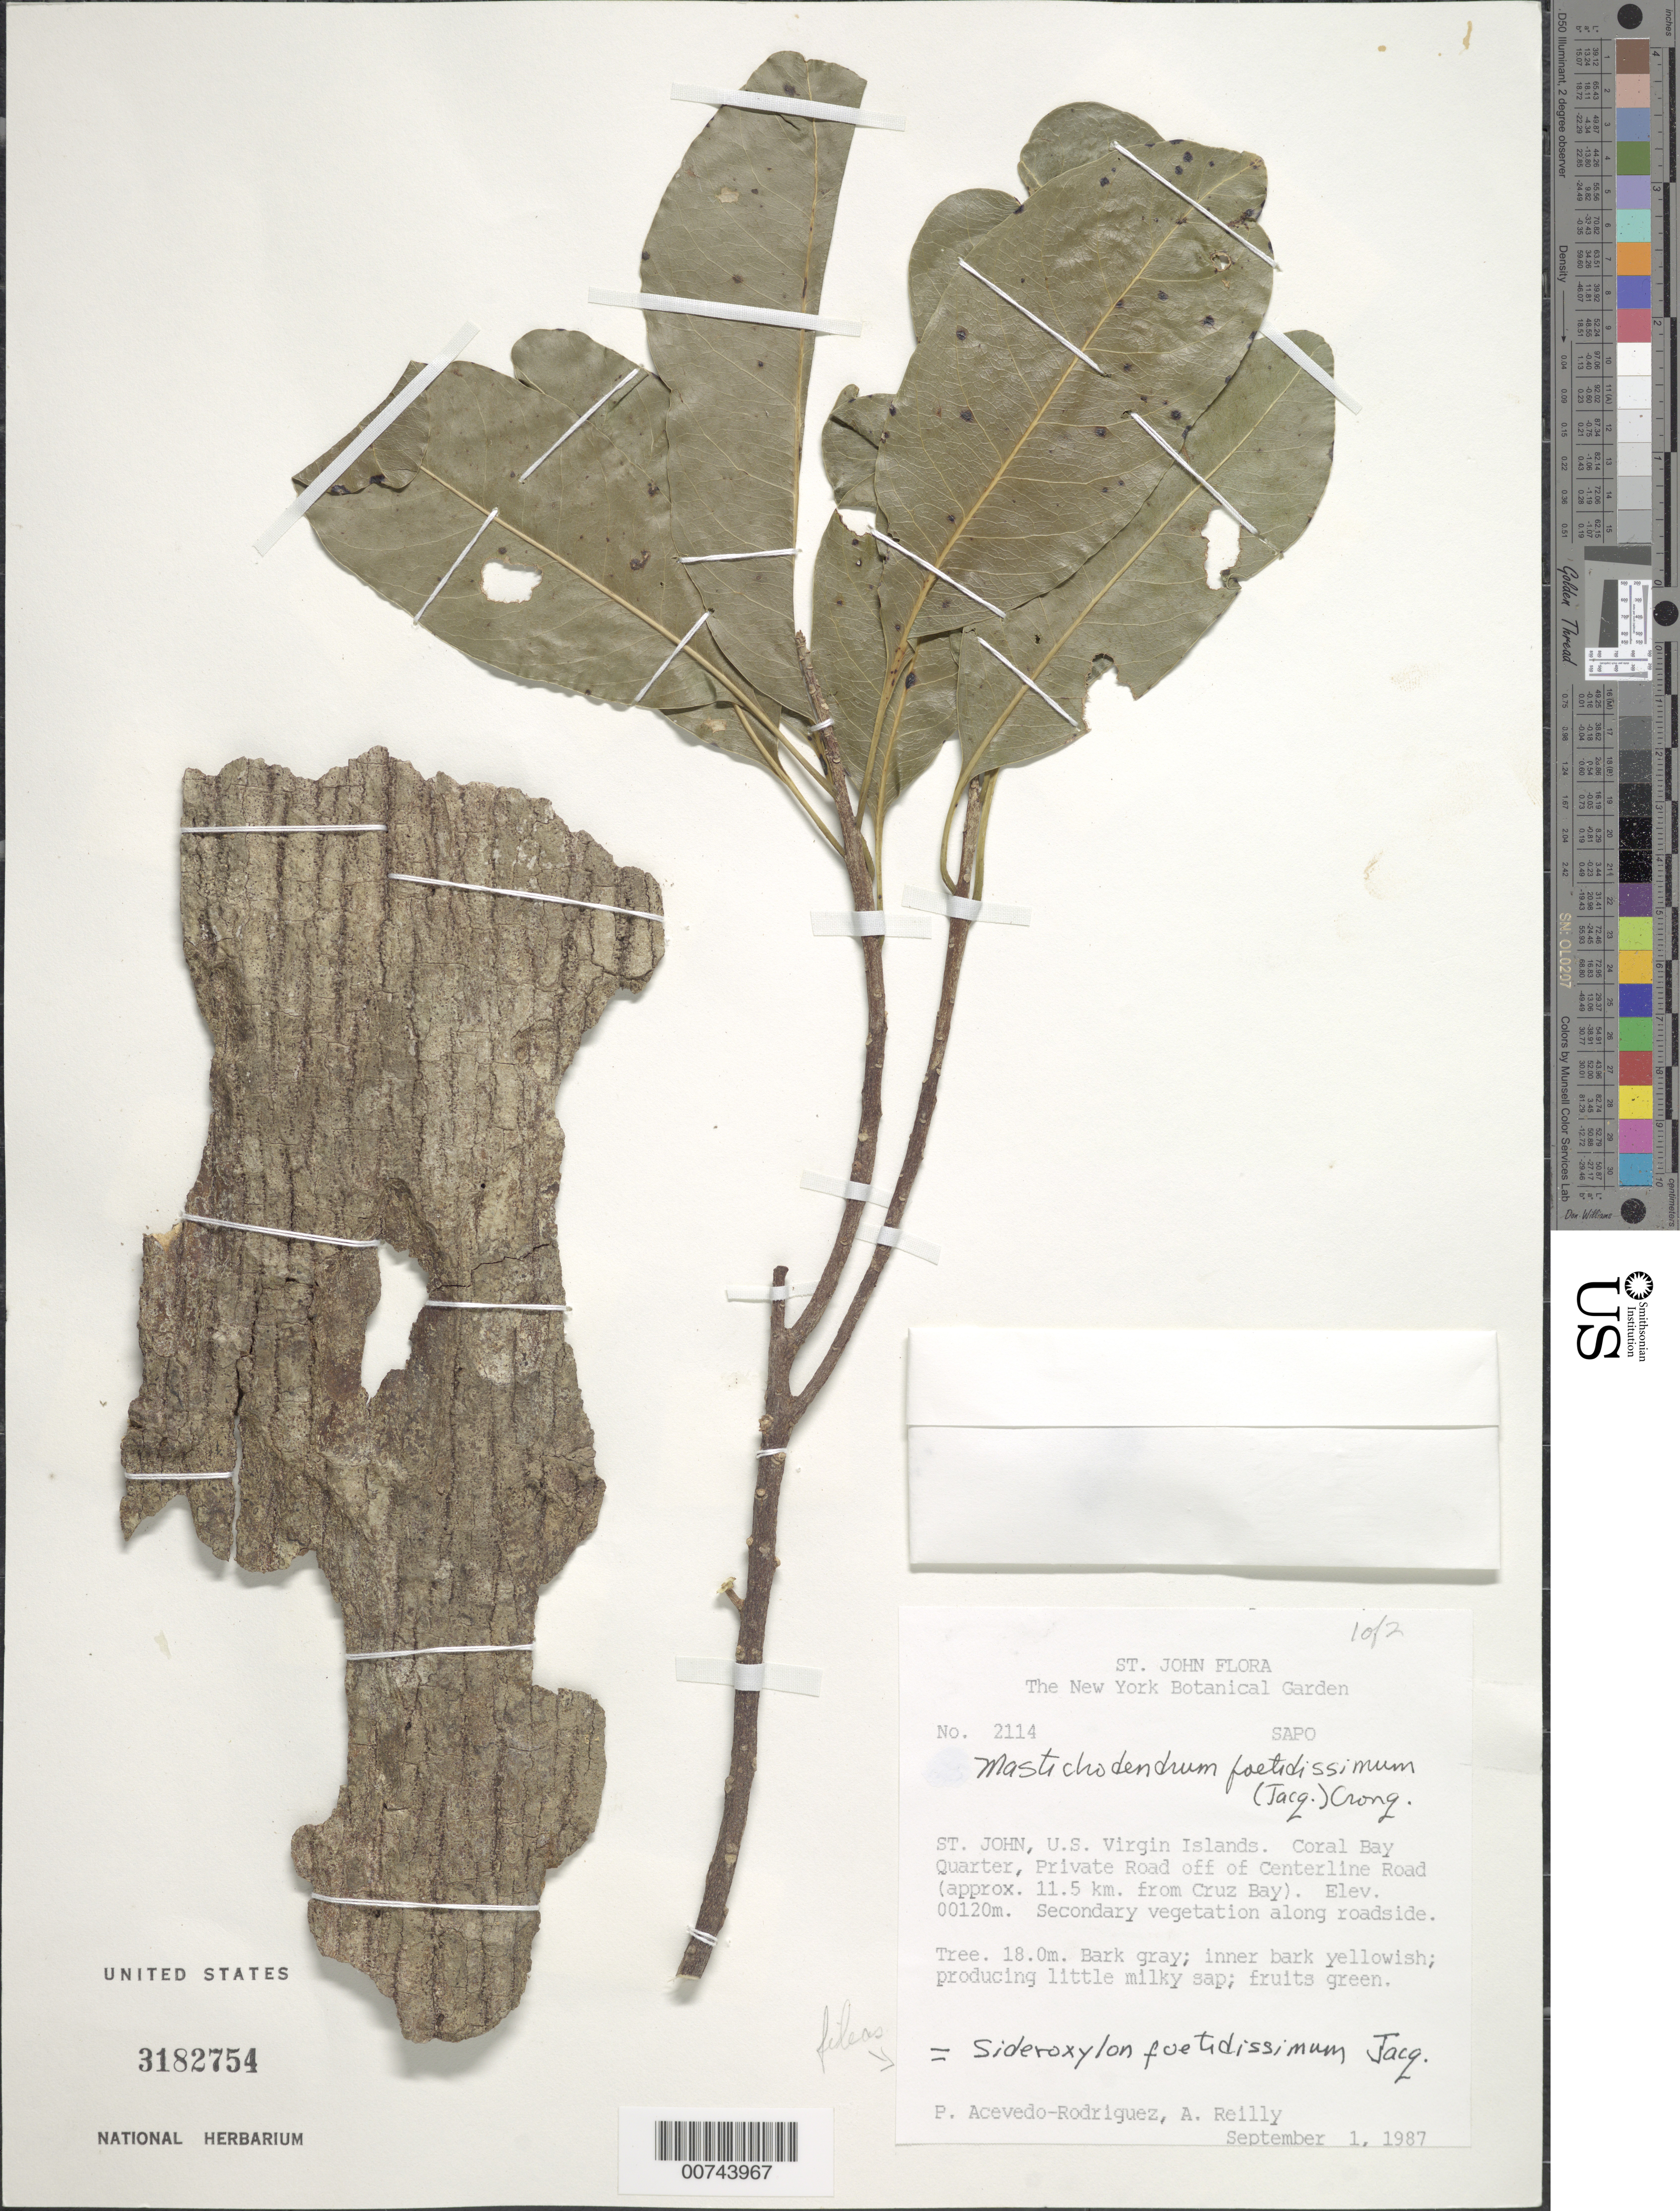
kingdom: Plantae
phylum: Tracheophyta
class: Magnoliopsida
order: Ericales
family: Sapotaceae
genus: Sideroxylon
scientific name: Sideroxylon foetidissimum var. foetidissimum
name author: Jacq.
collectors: P. Acevedo-Rodr. & A. Reilly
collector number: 2114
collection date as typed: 01 Sep 1987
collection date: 1987-09-01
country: U.S. Virgin Islands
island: St. John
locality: Coral Bay Quarter; private road off of Centerline Road (approx. 11.5 km. from Cruz Bay)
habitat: Secondary vegetation along roadside.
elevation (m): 120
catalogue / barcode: US 3182754